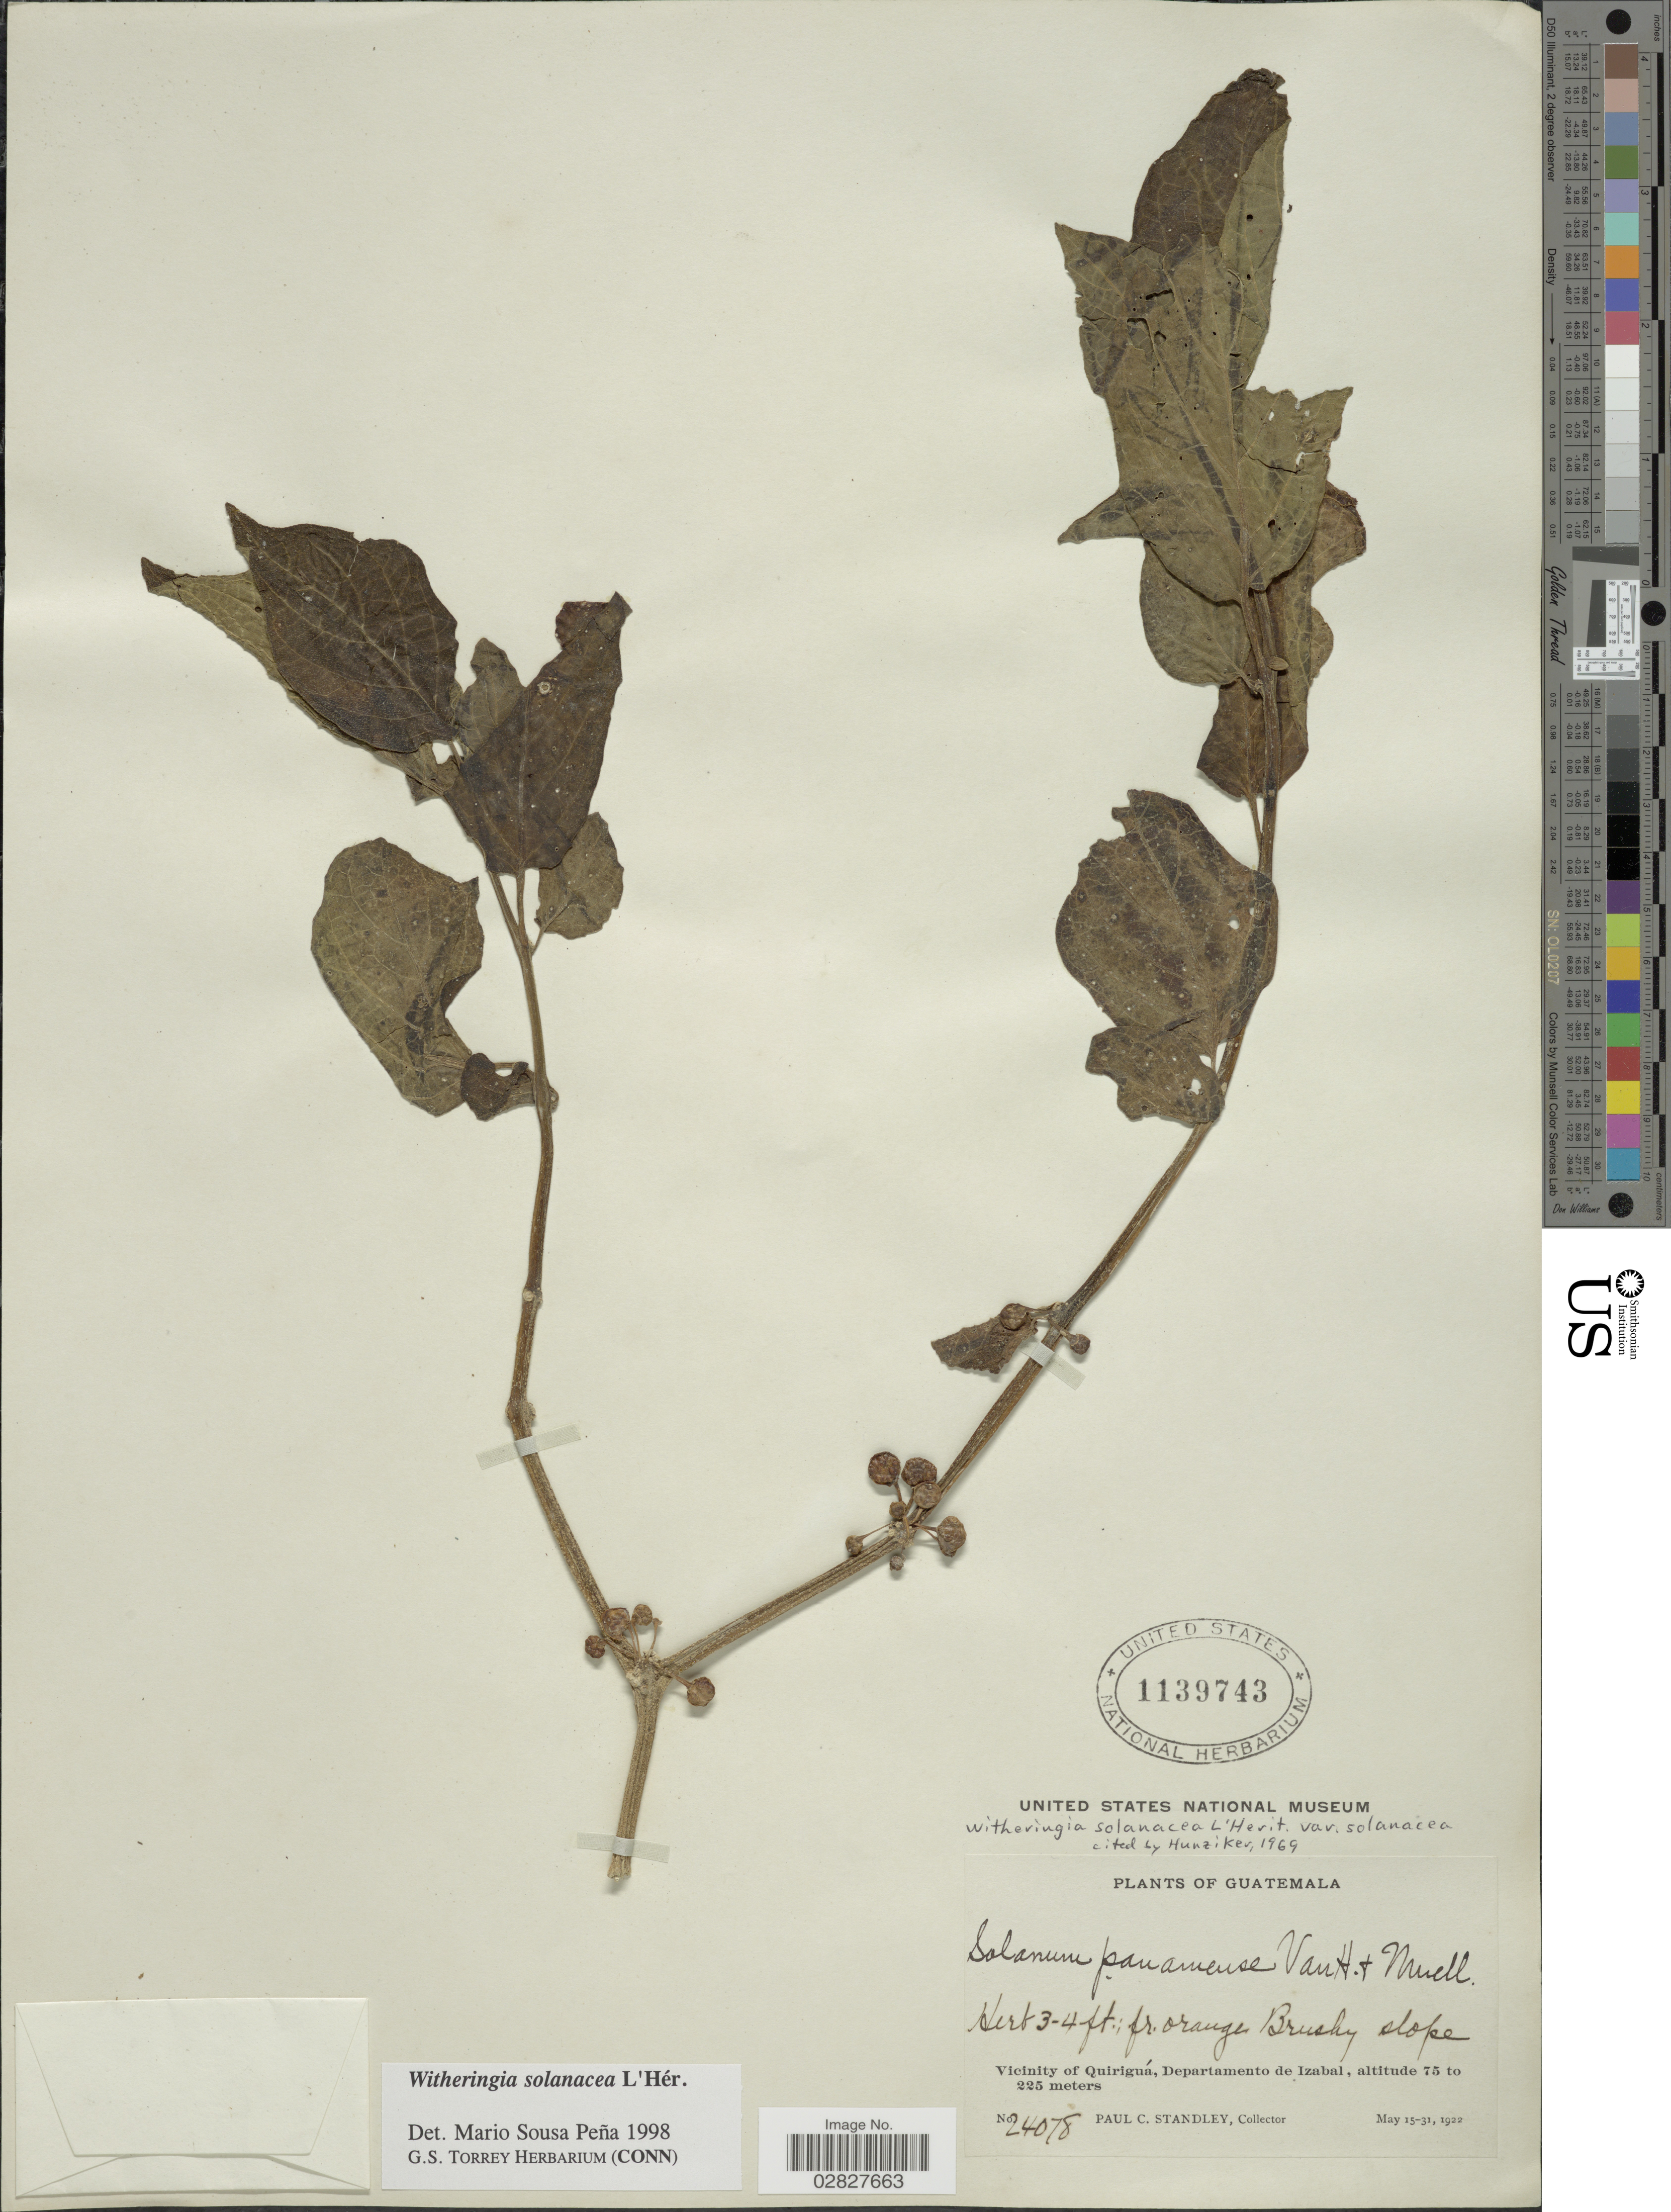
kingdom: Plantae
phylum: Tracheophyta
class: Magnoliopsida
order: Solanales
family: Solanaceae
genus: Witheringia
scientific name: Witheringia solanacea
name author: L'Hér.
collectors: P. C. Standley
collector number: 24078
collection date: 1922-05-15/1922-05-31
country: Guatemala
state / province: Izabal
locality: Vicinity of Quiriguá, Departamento de Izabal.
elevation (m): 75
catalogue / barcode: US 1139743